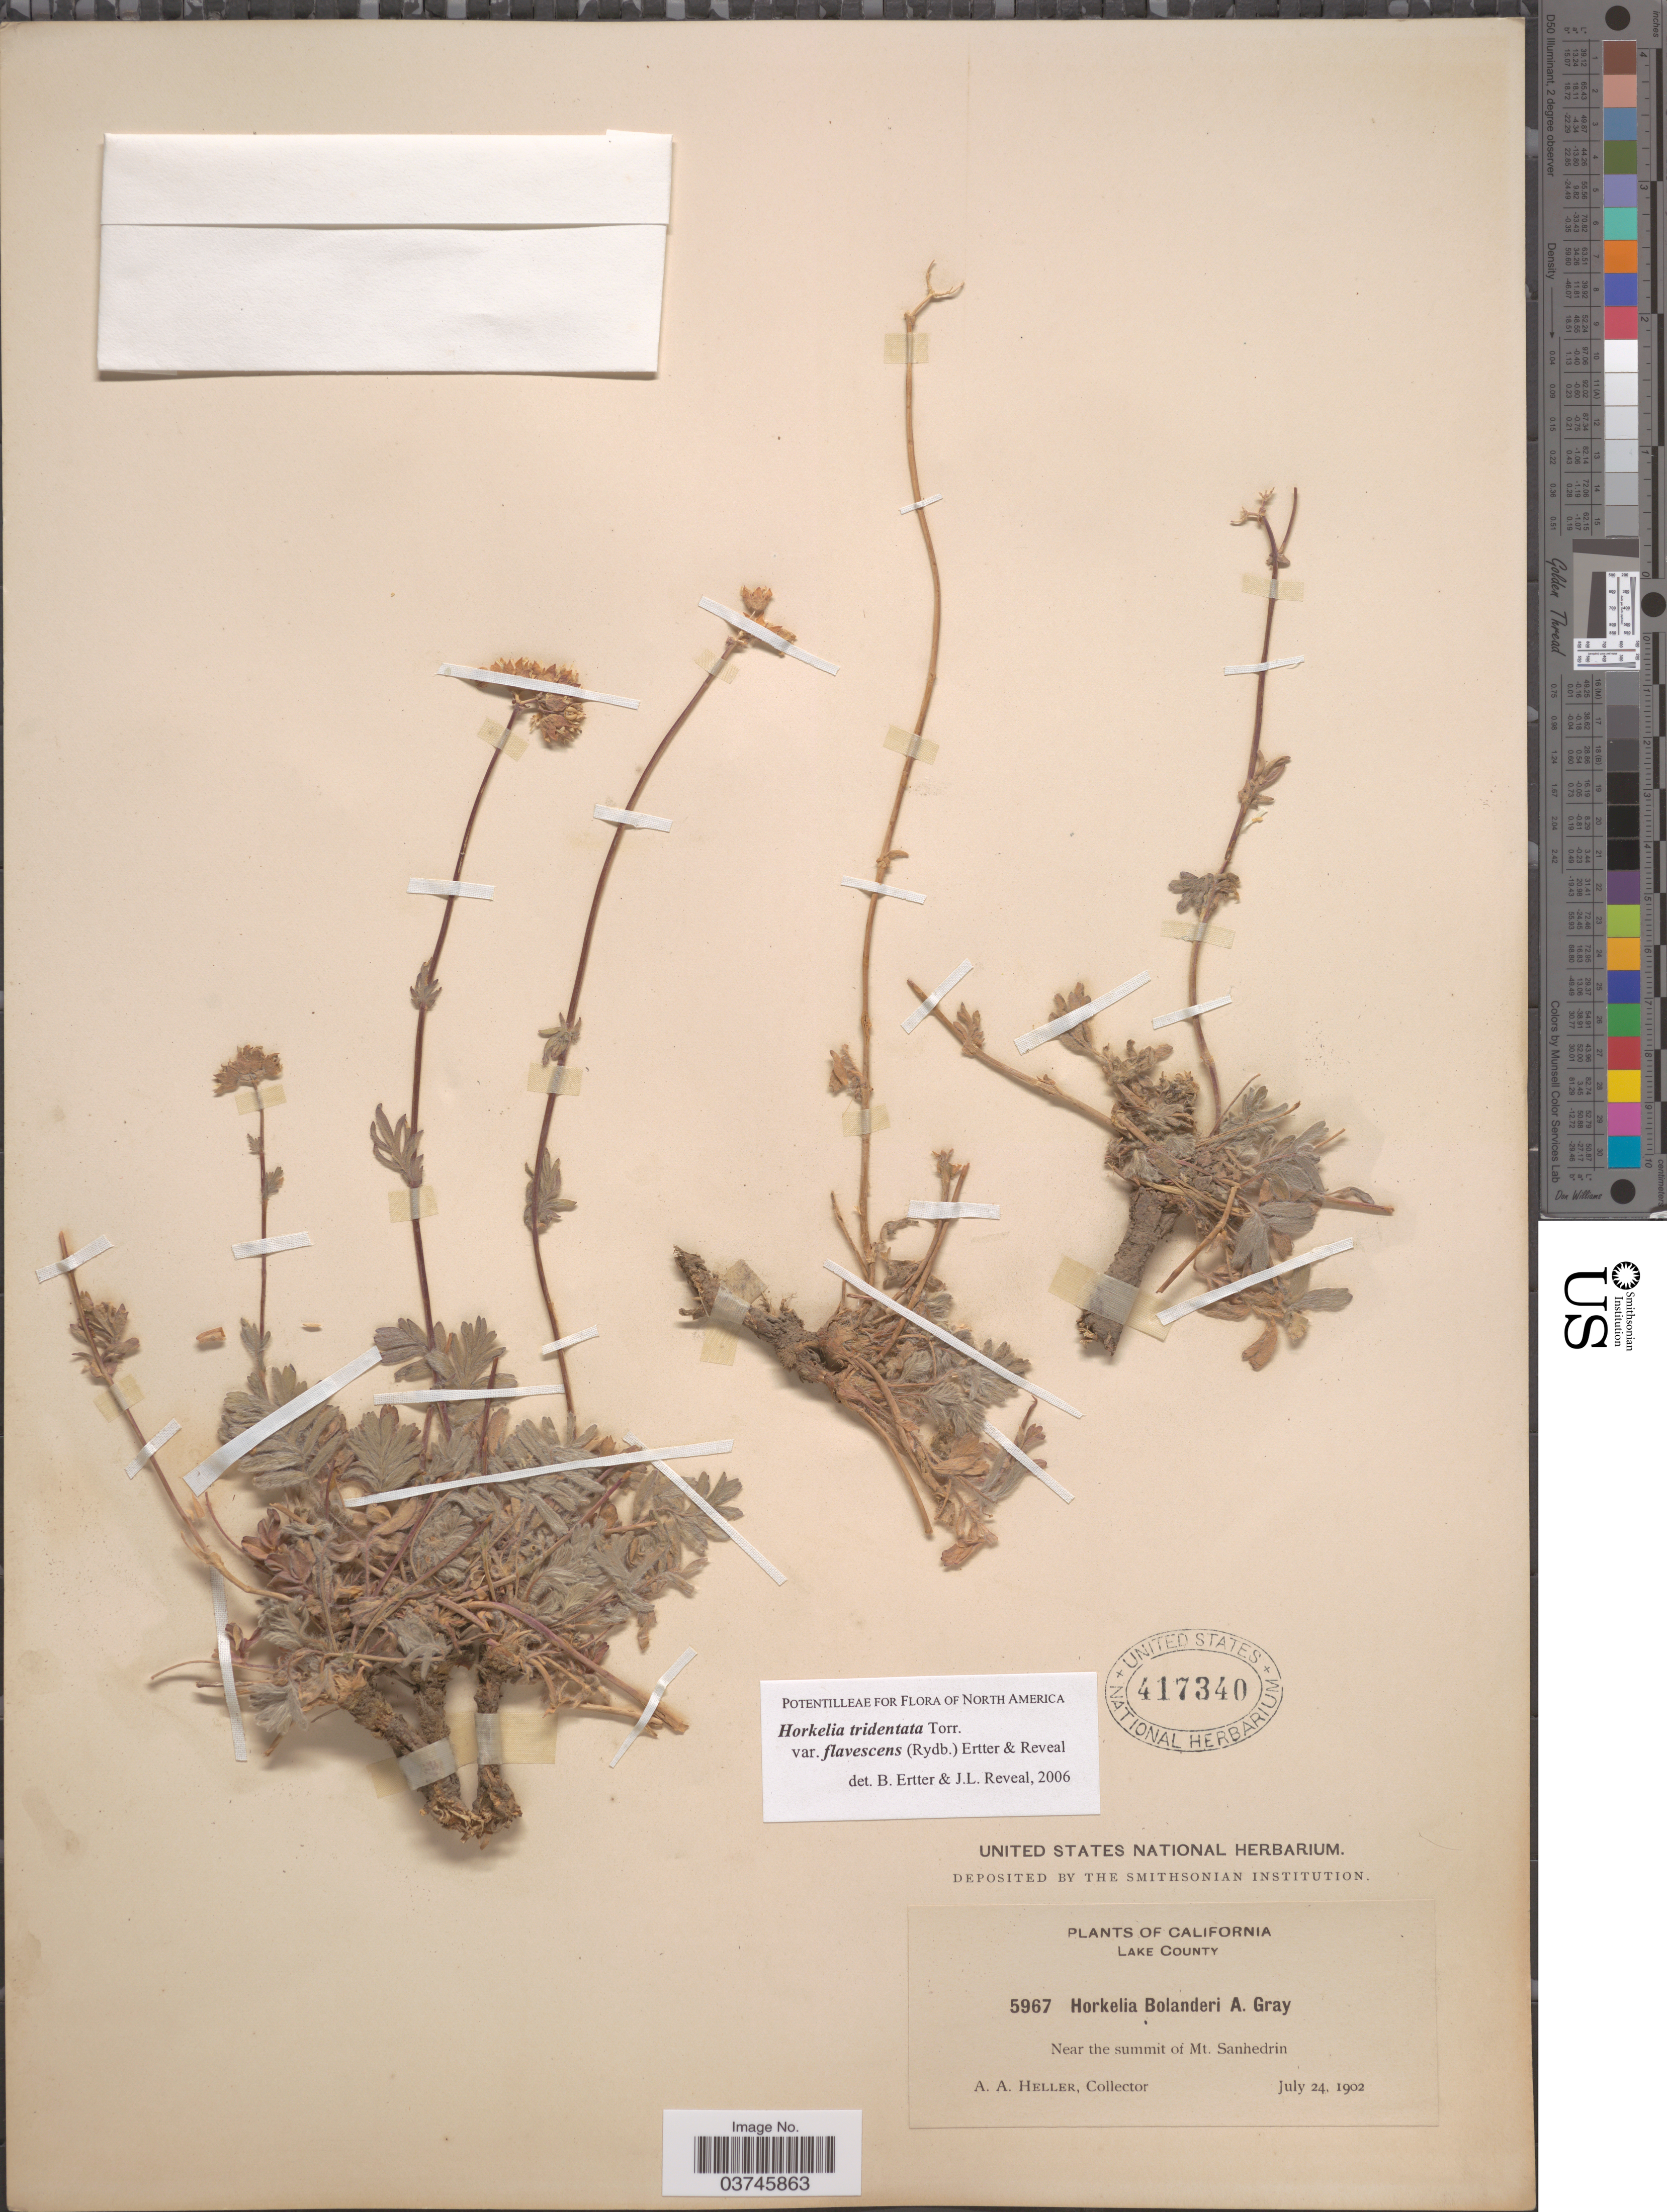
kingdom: Plantae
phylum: Tracheophyta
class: Magnoliopsida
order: Rosales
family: Rosaceae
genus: Potentilla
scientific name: Potentilla tilingii var. flavescens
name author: (Rydb.) J.T. Howell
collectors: A. A. Heller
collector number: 5967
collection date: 1902-07-24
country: United States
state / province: California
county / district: Lake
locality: Lake County. Near the summit of Mt. Sanhedrin.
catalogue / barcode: US 417340